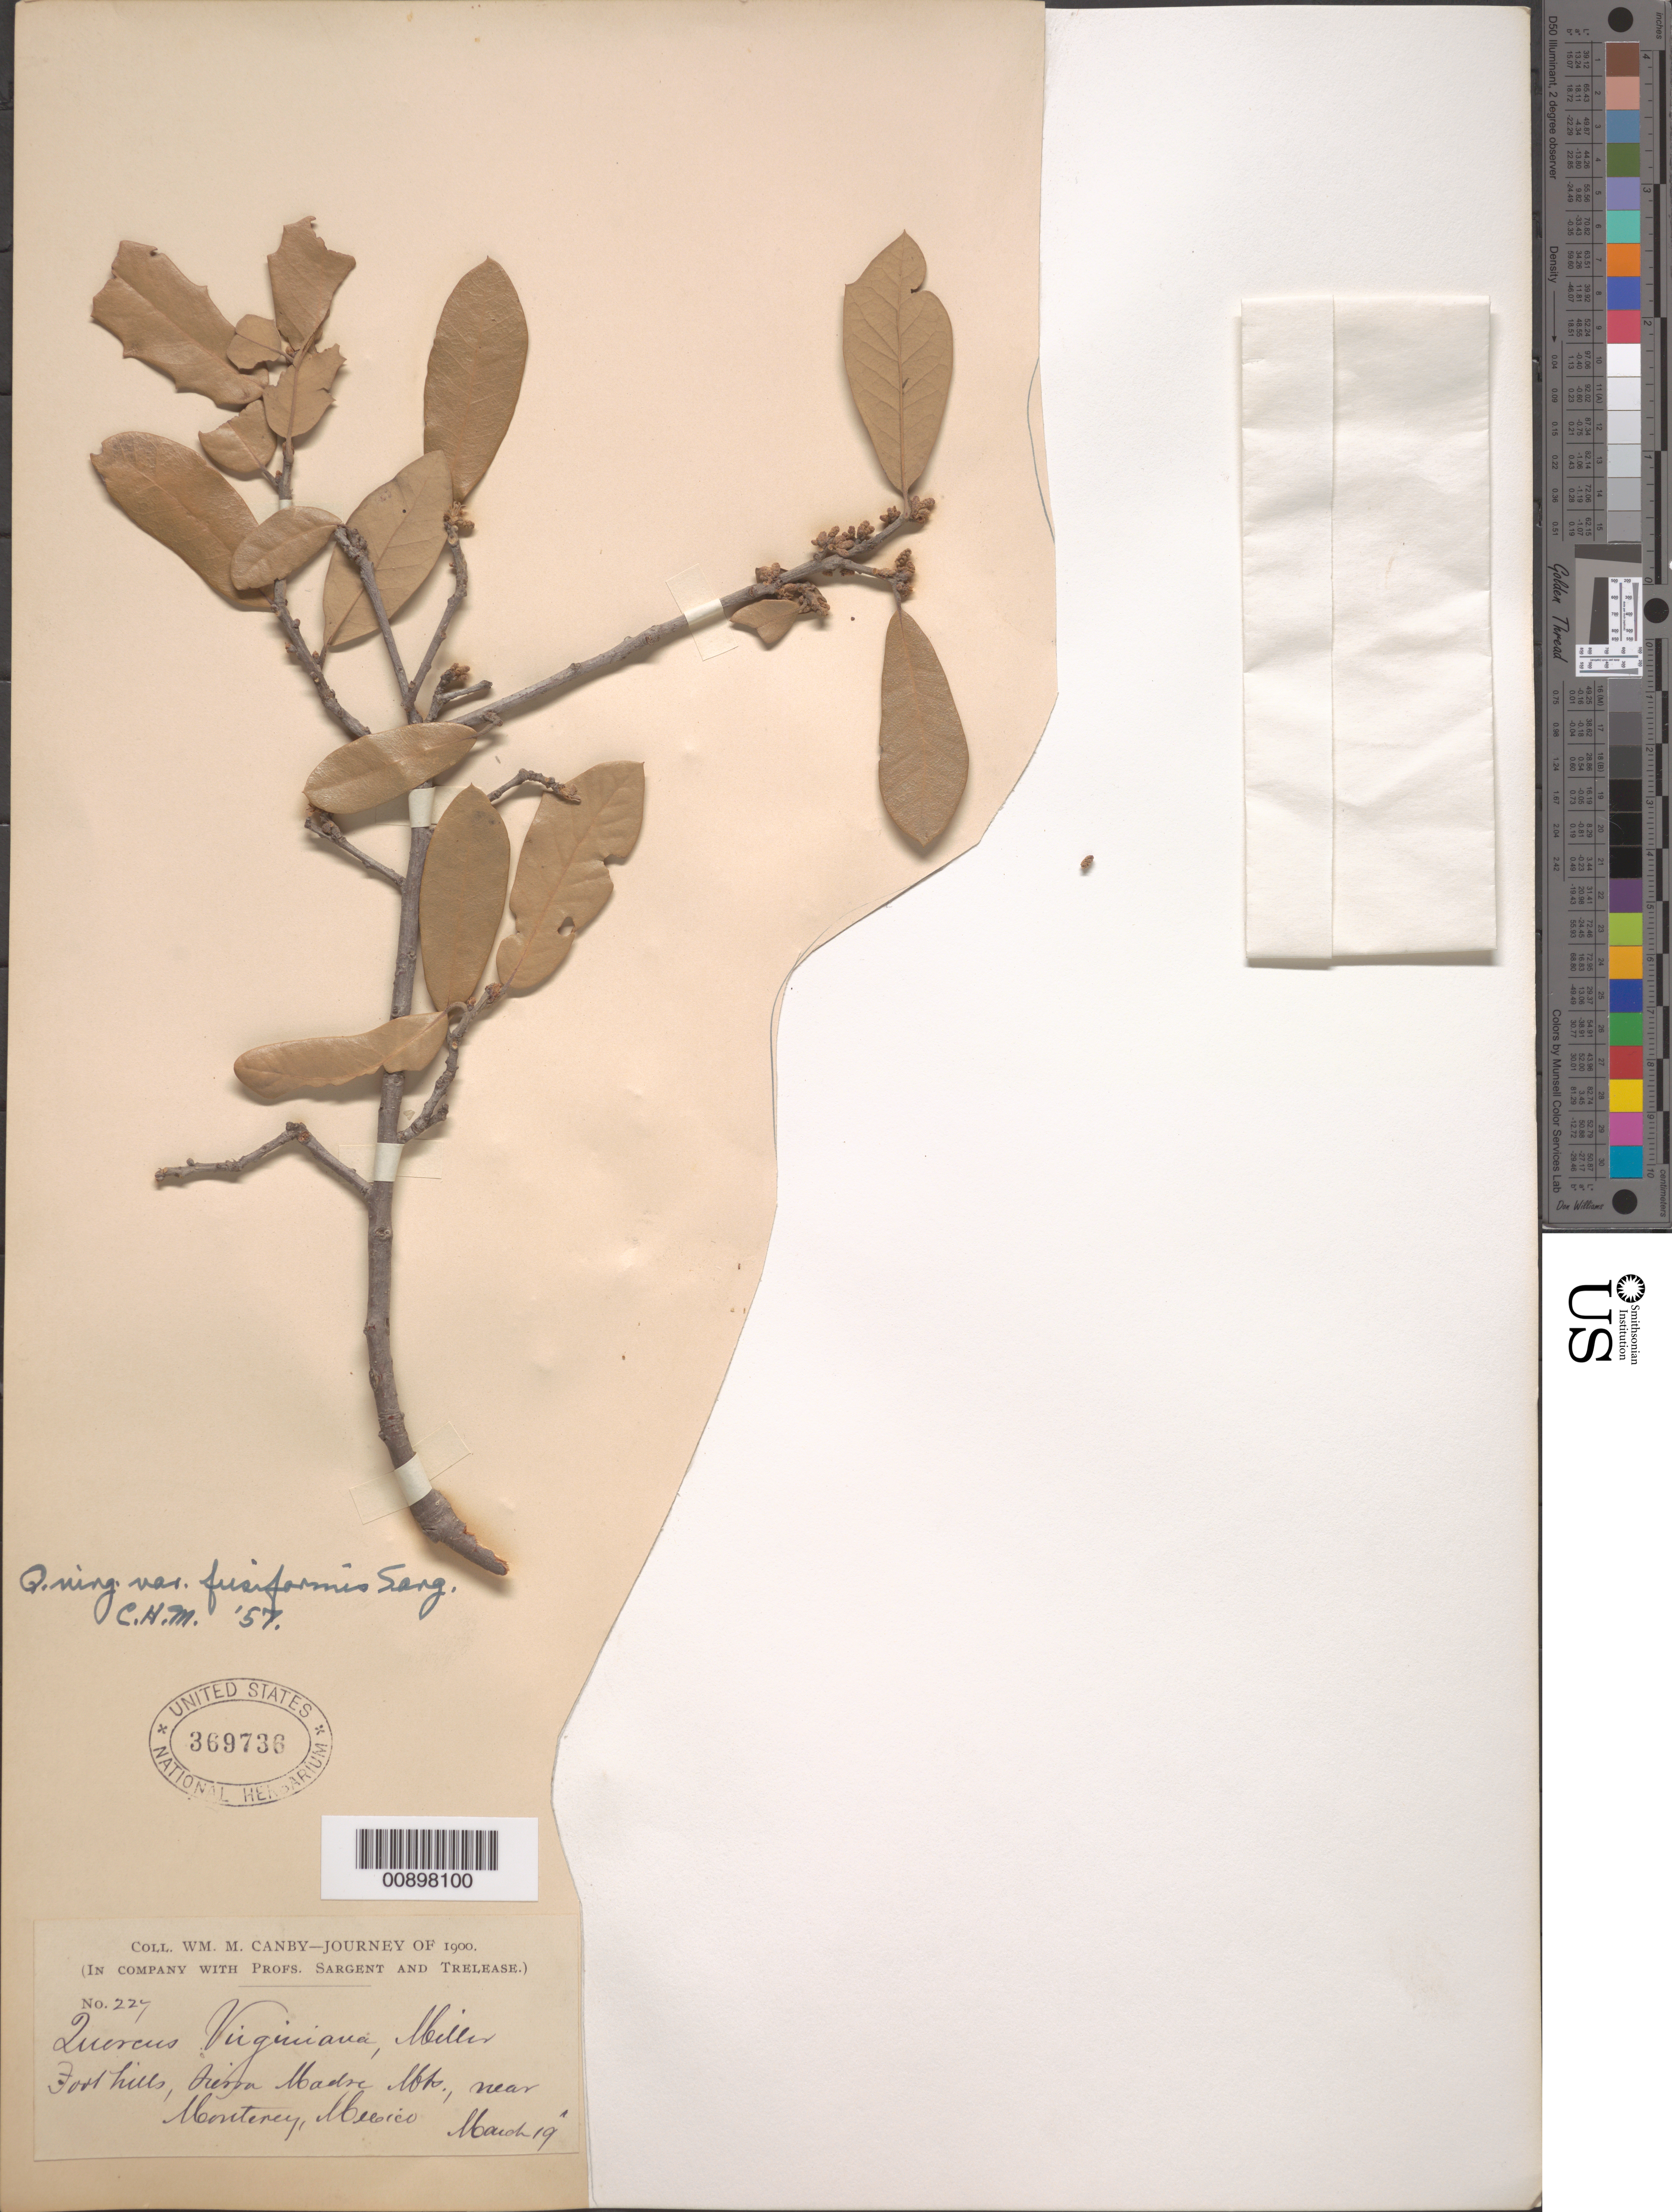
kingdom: Plantae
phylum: Tracheophyta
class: Magnoliopsida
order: Fagales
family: Fagaceae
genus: Quercus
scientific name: Quercus virginiana var. fusiformis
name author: (Small) Sarg.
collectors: W. M. Canby, -- Sargent & -- Trelease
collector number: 227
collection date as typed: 19 Mar 1900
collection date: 1900-03-19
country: Mexico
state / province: Nuevo León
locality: Sierra Madre Mts., near Monterrey.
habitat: Foothills.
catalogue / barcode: US 369736